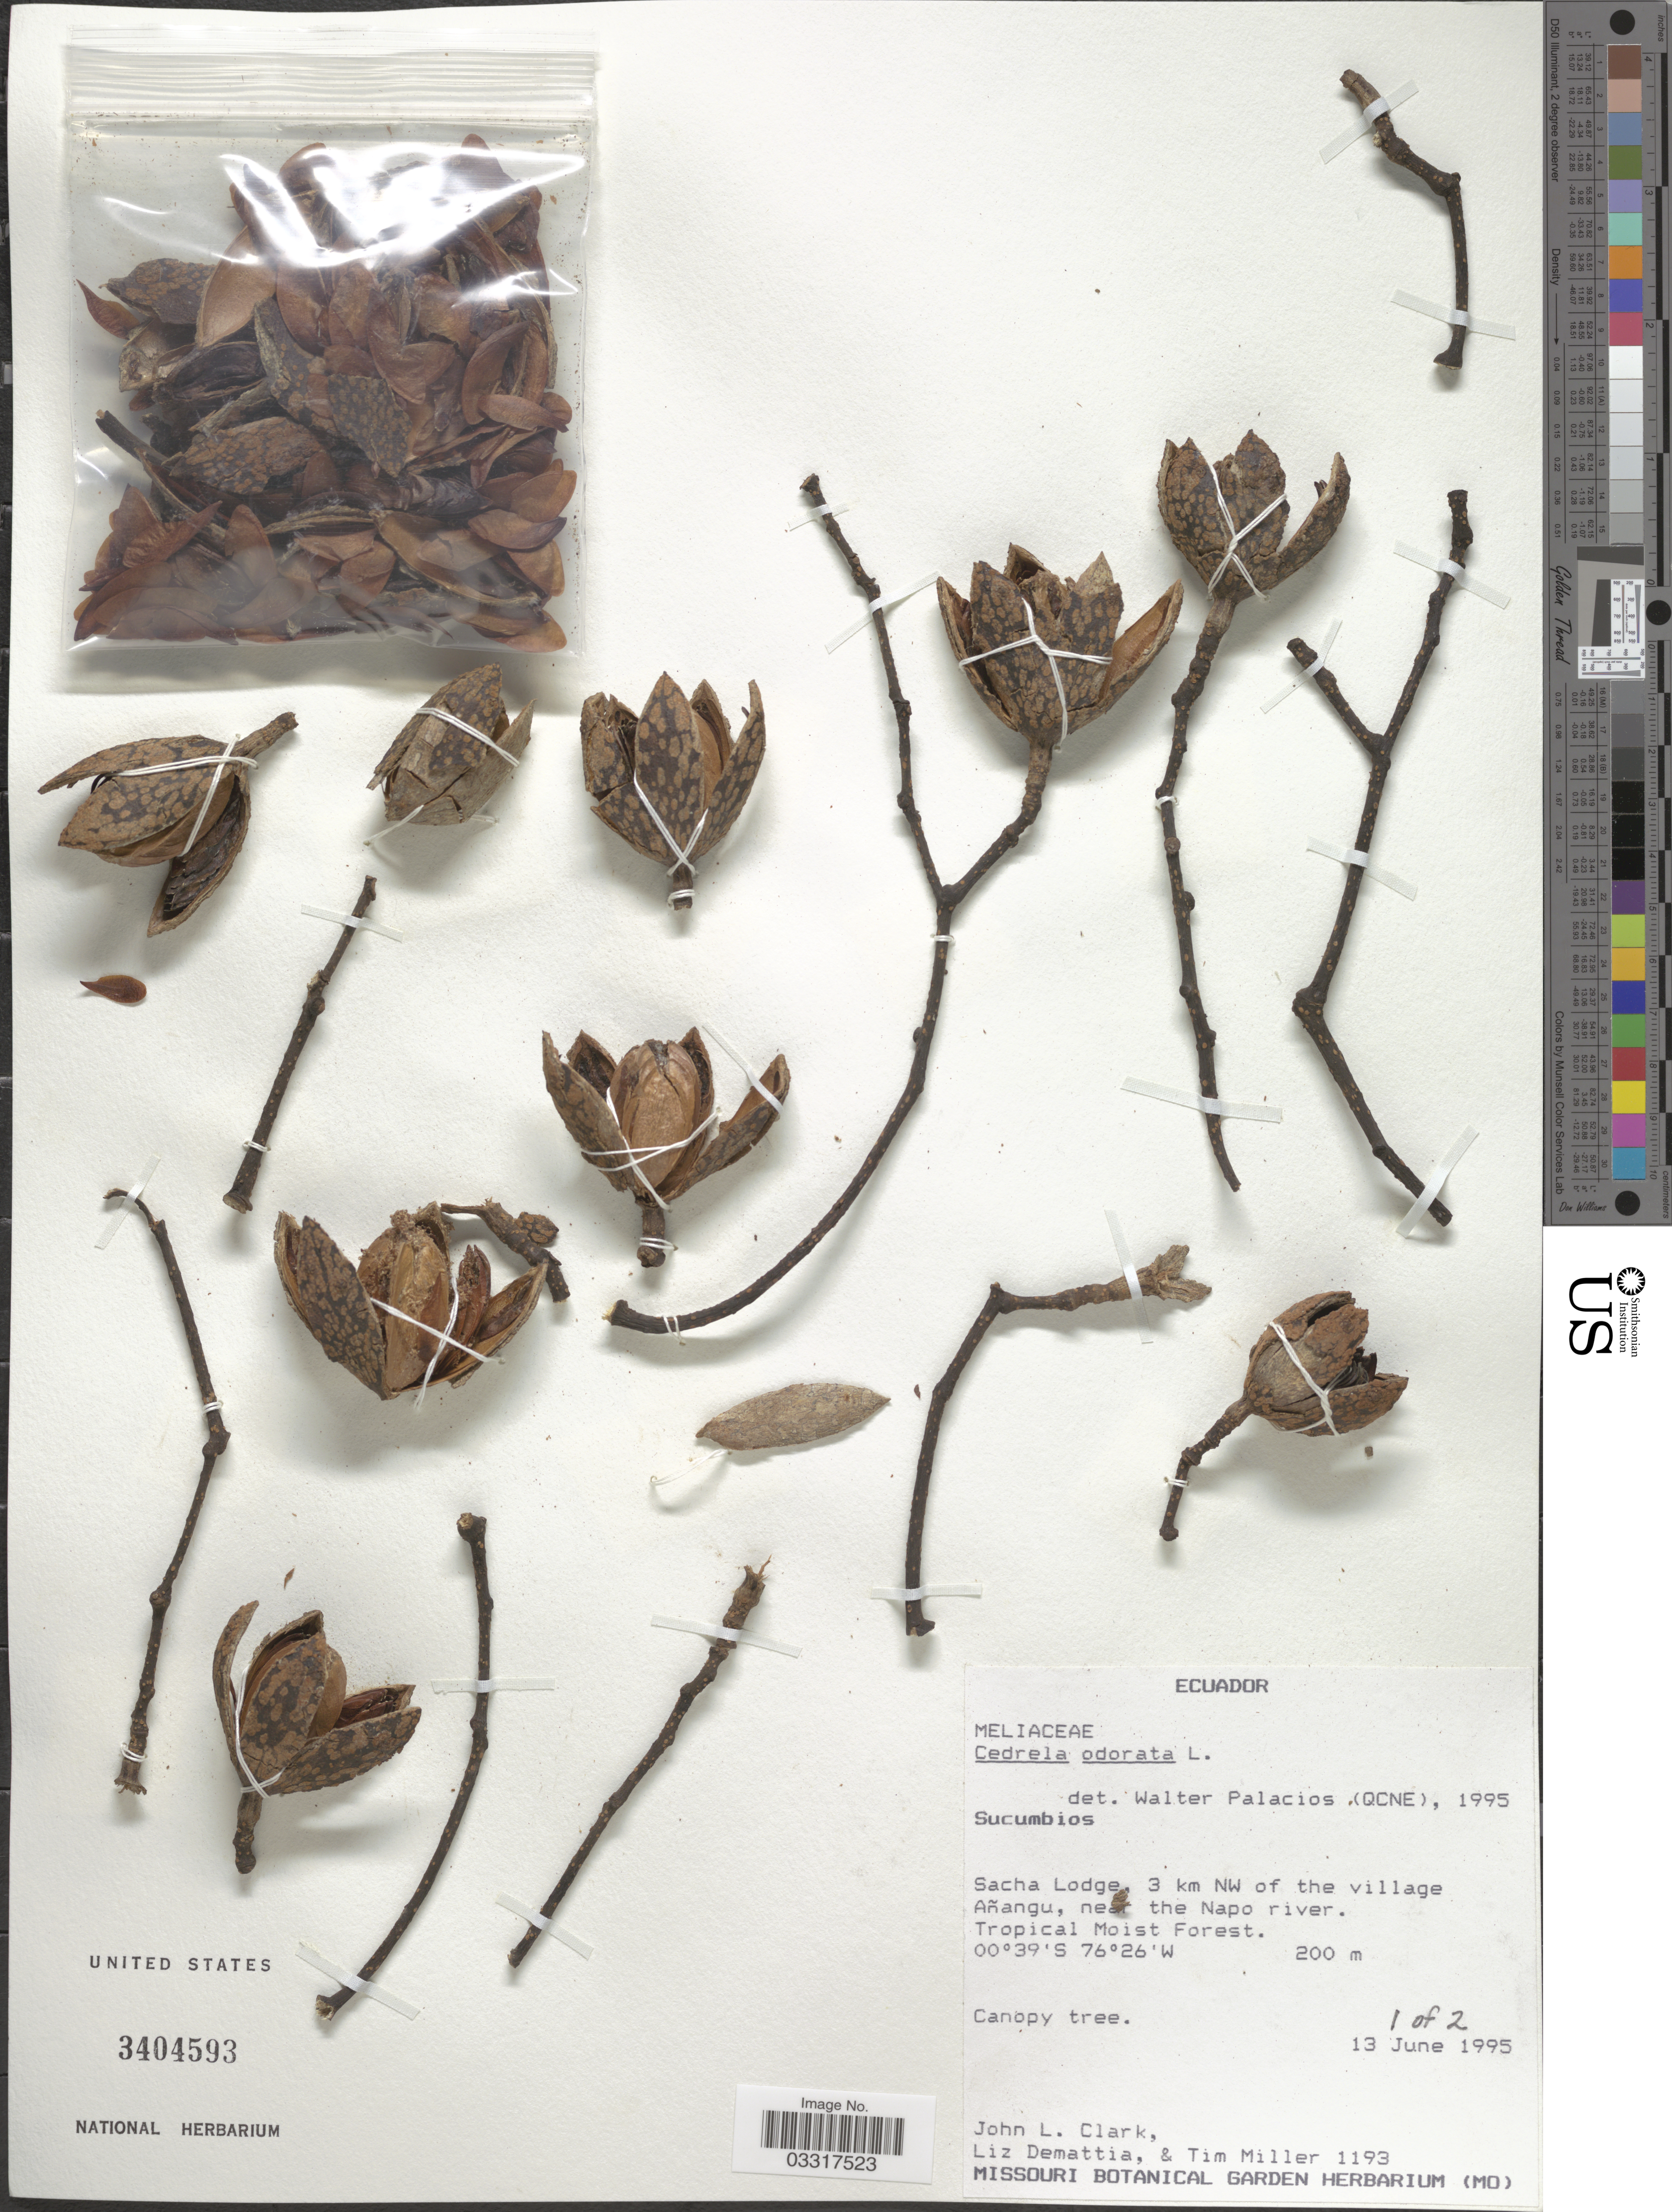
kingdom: Plantae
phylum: Tracheophyta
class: Magnoliopsida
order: Sapindales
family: Meliaceae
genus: Cedrela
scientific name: Cedrela odorata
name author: L.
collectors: J. L. Clark, L. Demattia & T. Miller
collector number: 1193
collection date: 1995-06-13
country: Ecuador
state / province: Sucumbíos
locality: Sacha Lodge, 3 km NW of the village, Añangu, near the Napo river. Tropical Moist Forest.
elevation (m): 200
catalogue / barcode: US 3404593